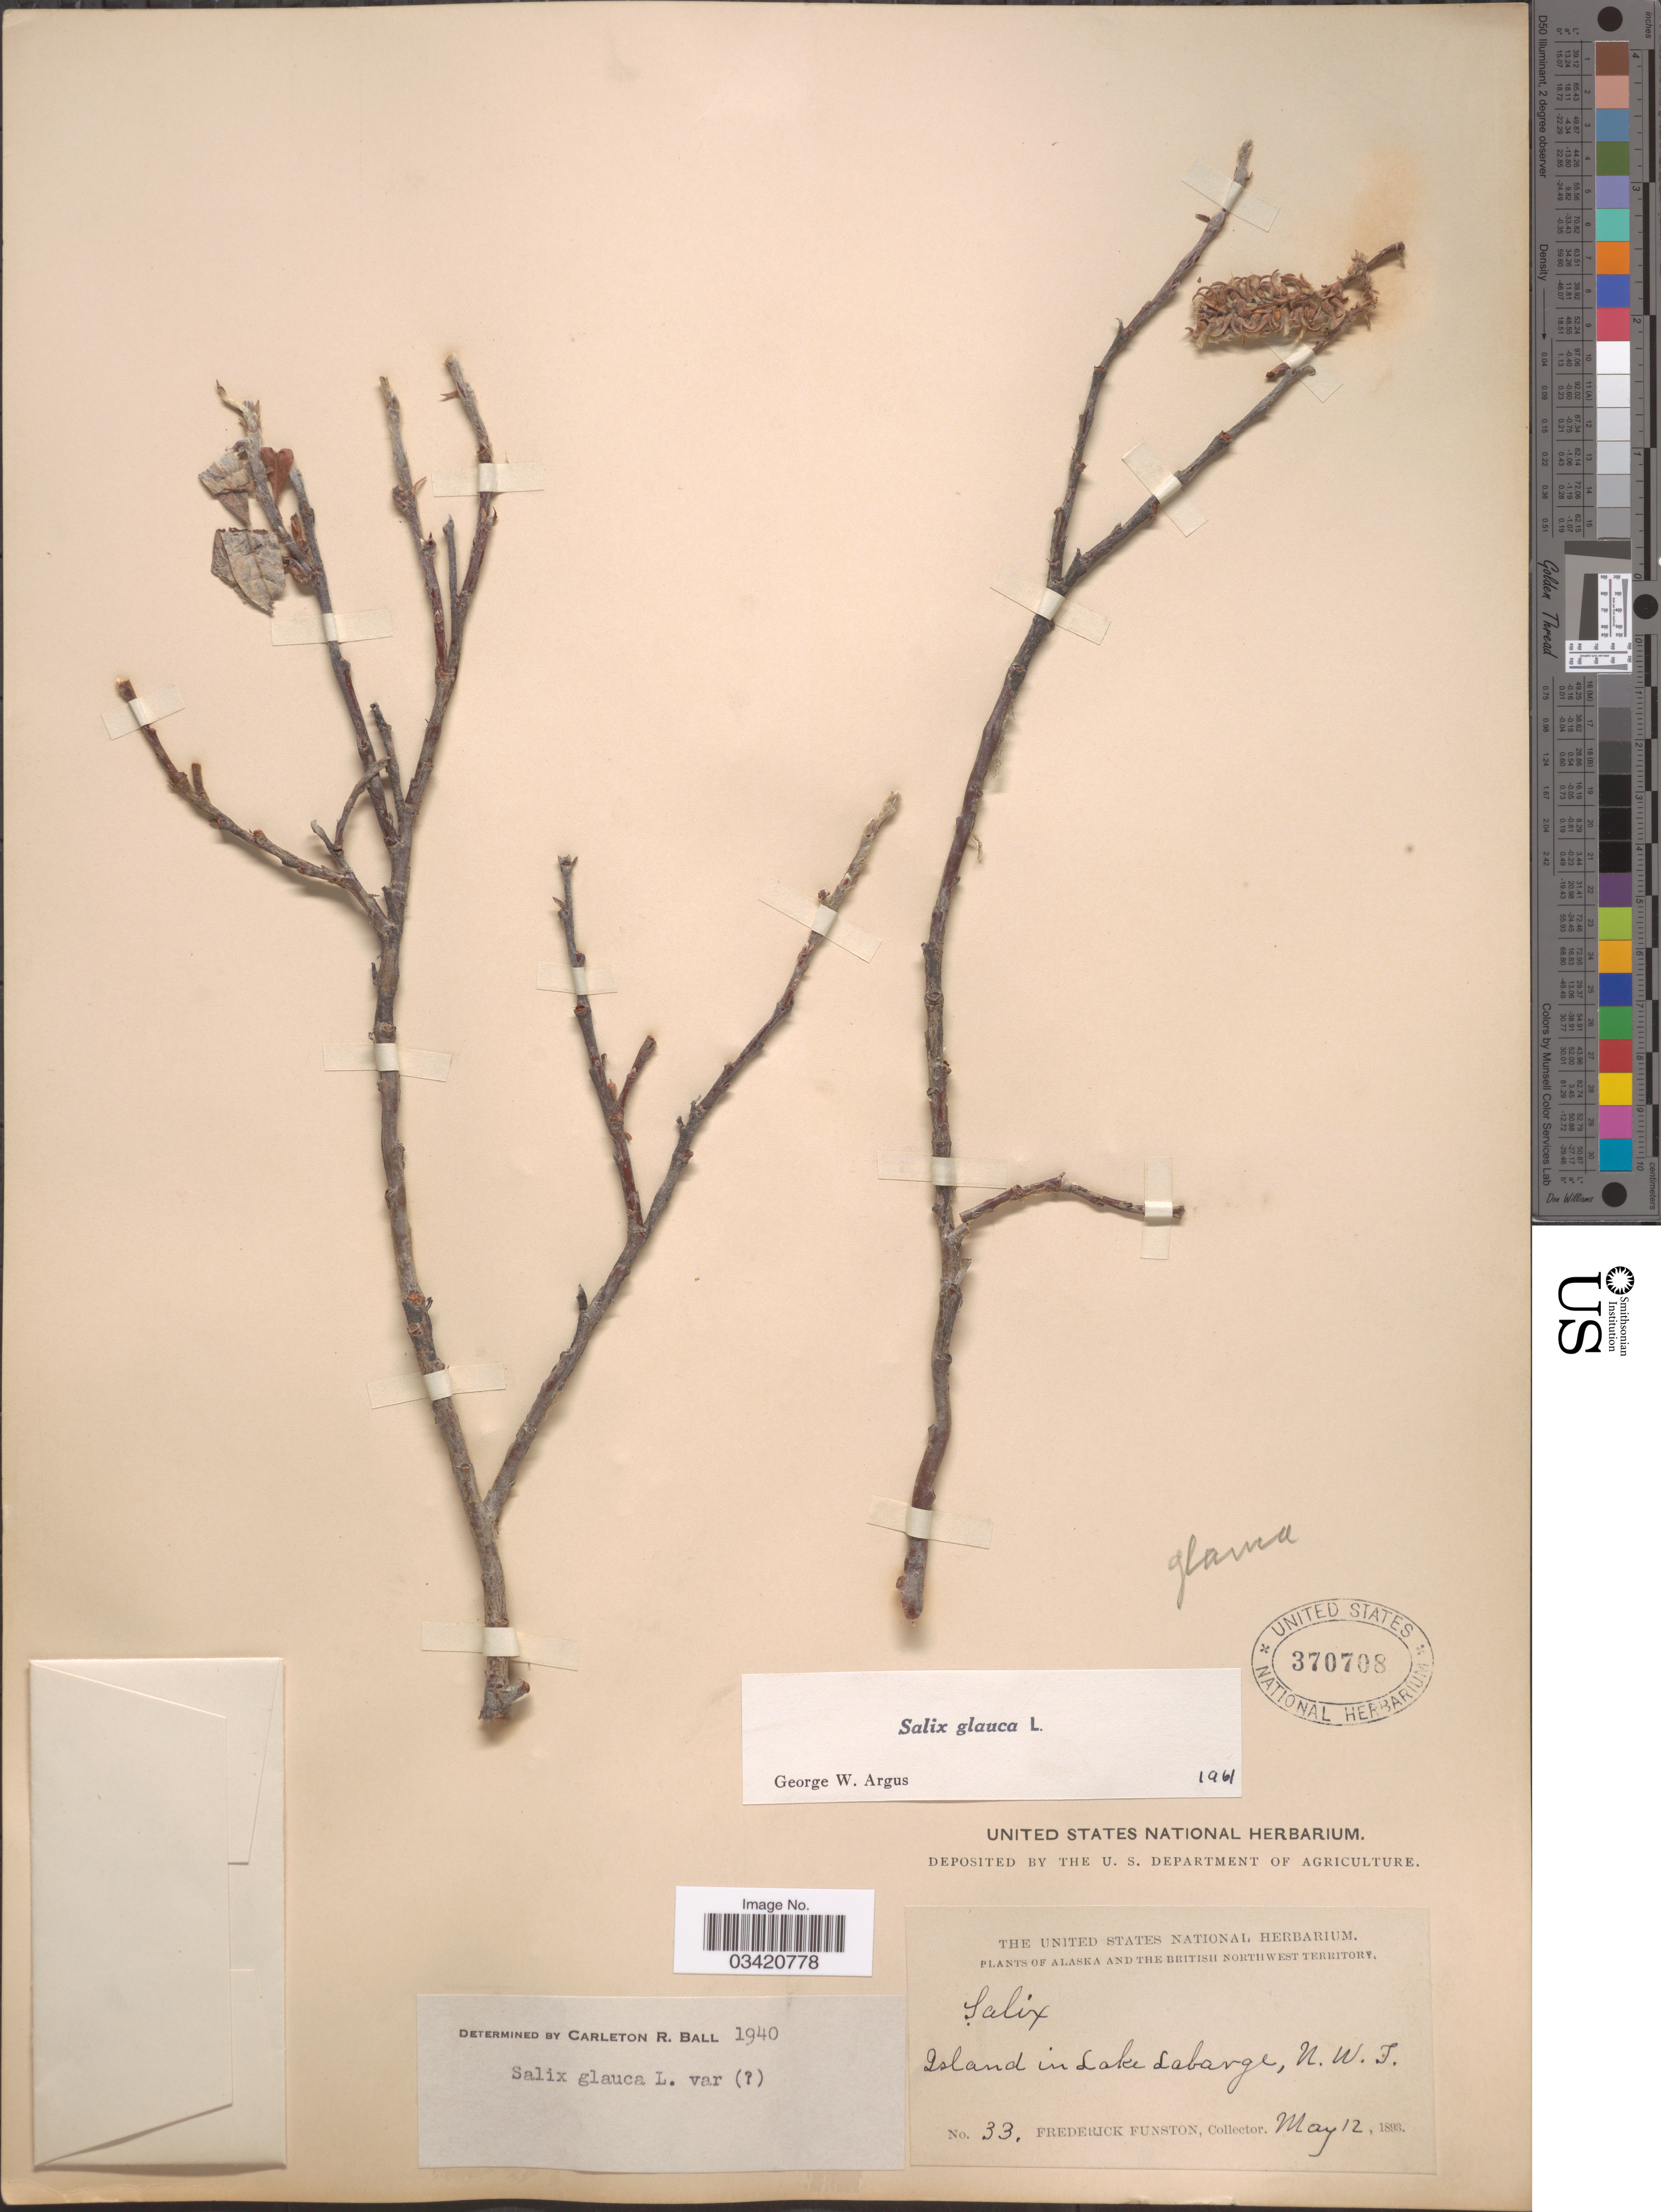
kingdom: Plantae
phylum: Tracheophyta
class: Magnoliopsida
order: Malpighiales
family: Salicaceae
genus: Salix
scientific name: Salix glauca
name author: L.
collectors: F. Funston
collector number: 33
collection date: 1893-05-12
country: Canada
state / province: Northwest Territories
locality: British Northwest Territory. Island in Lake Labarge.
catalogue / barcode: US 370708